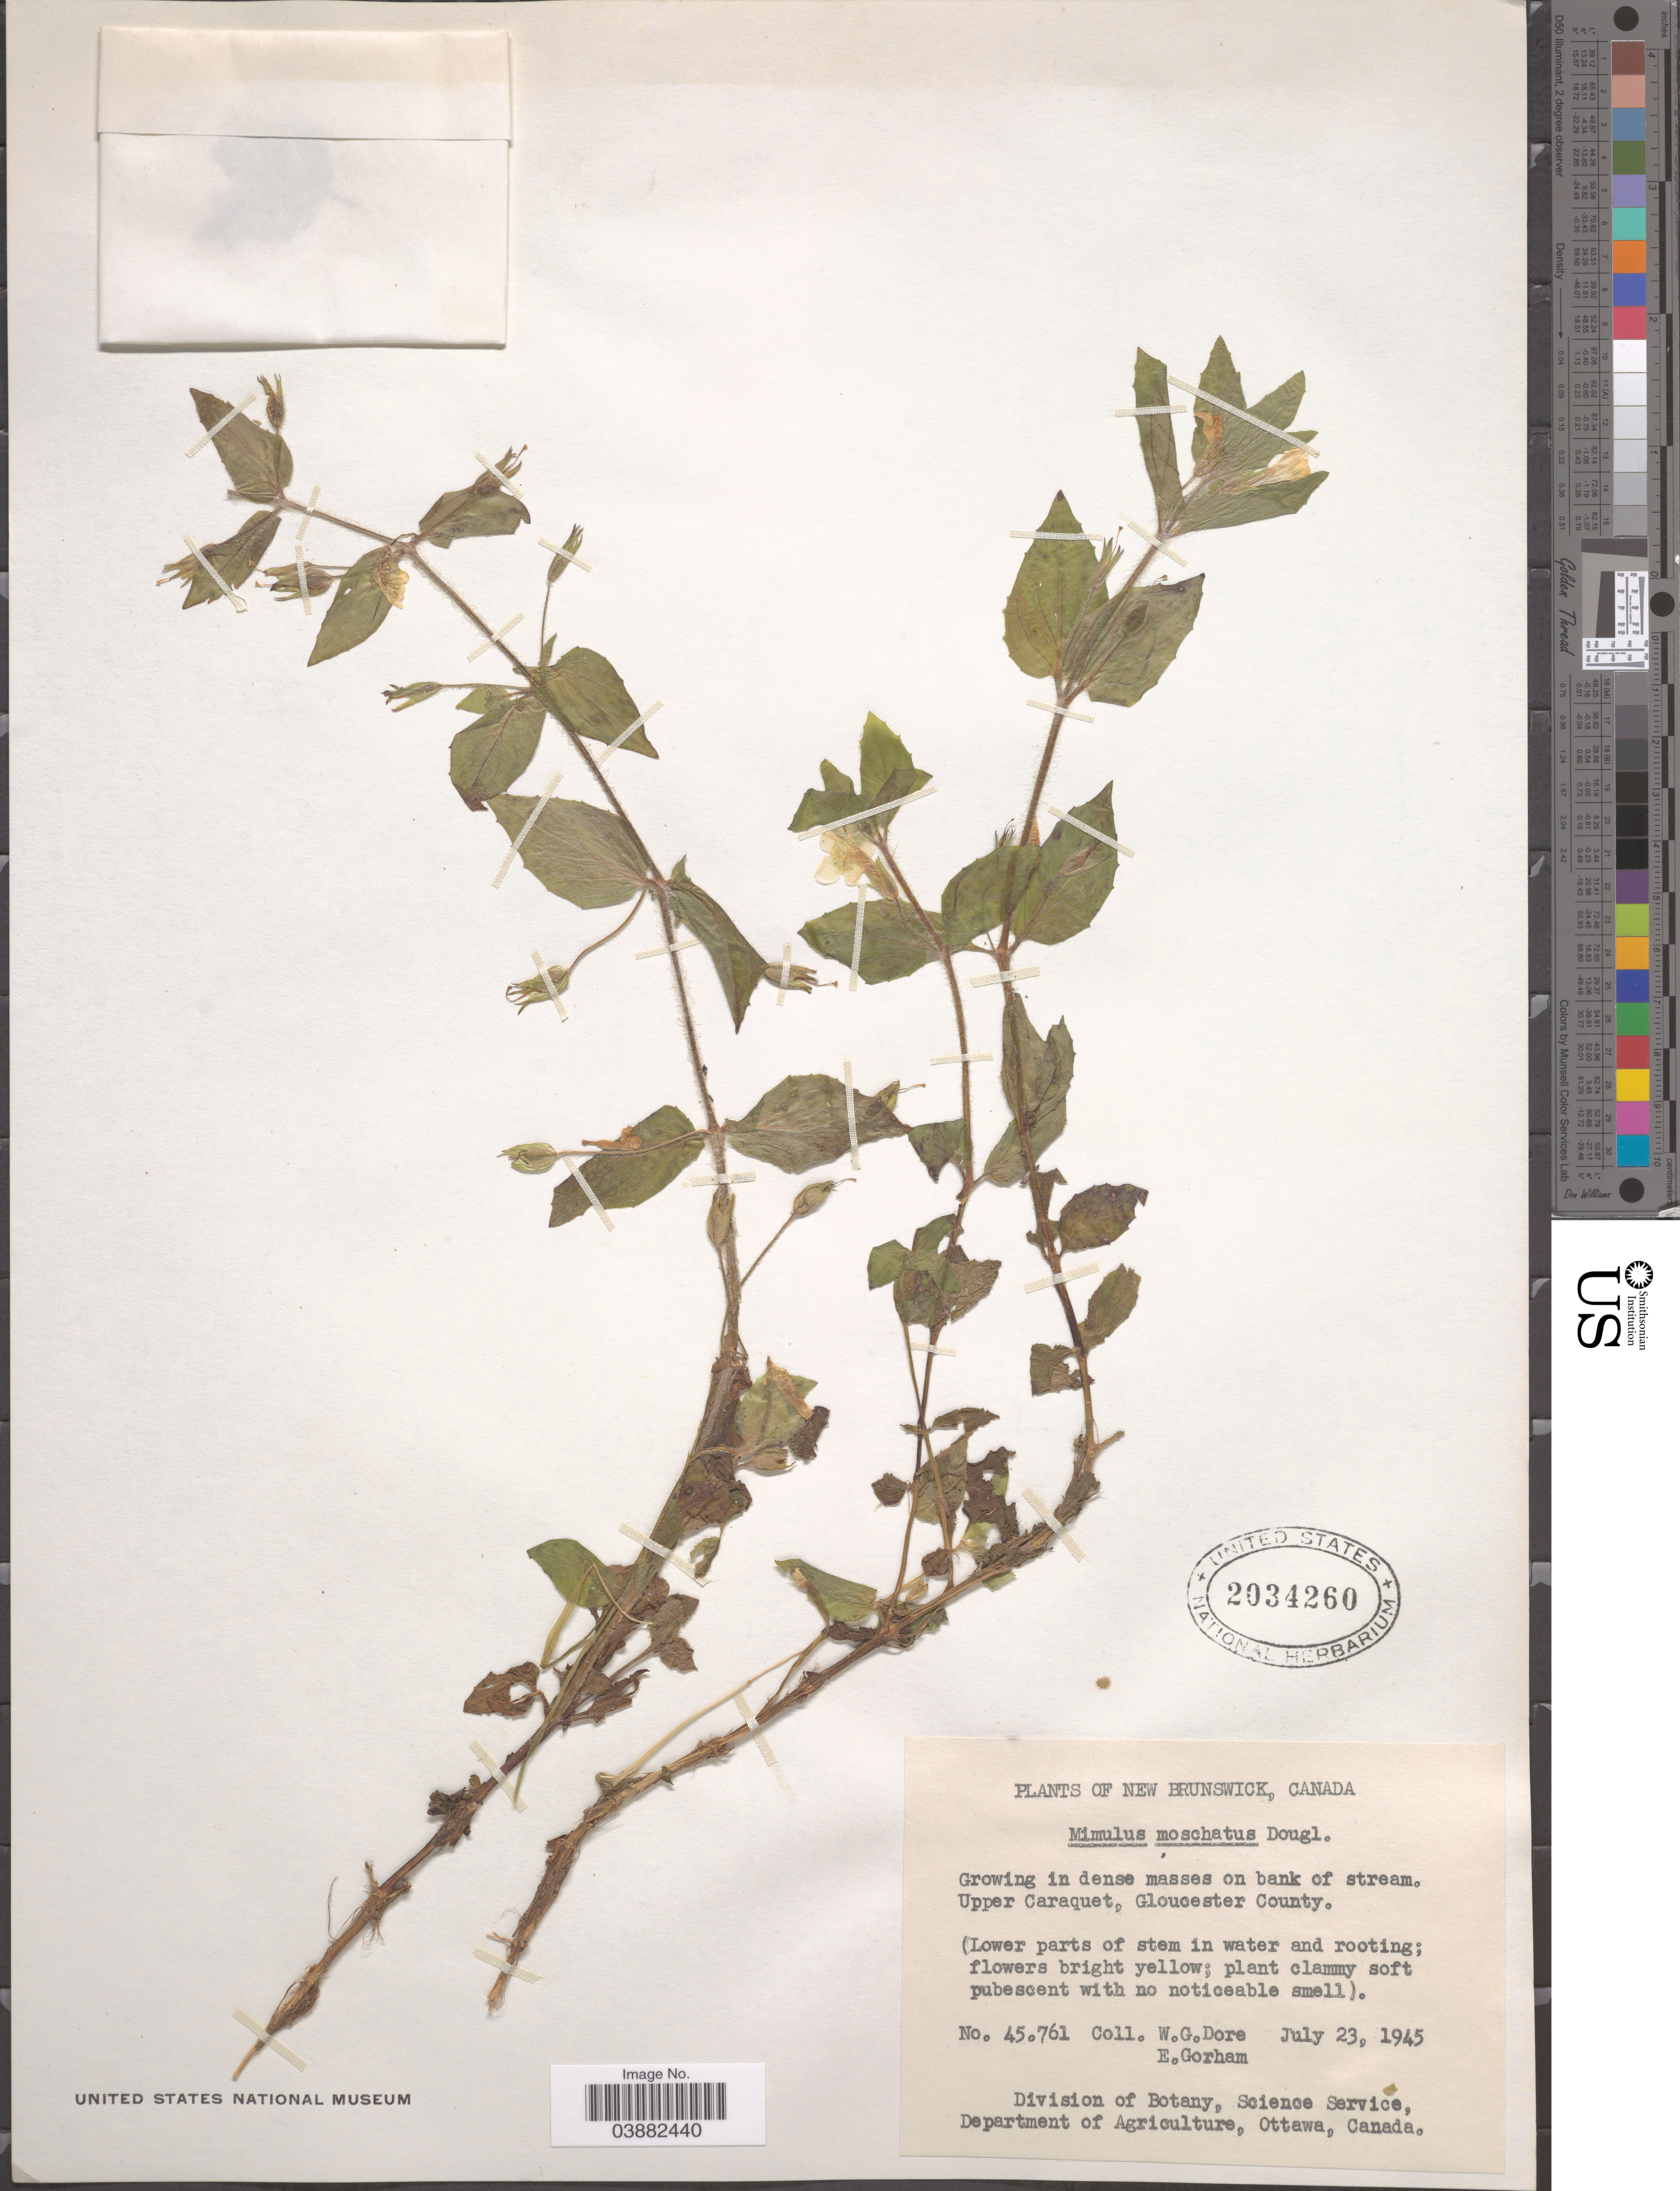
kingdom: Plantae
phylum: Tracheophyta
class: Magnoliopsida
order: Lamiales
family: Phrymaceae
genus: Mimulus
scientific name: Mimulus moschatus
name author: Douglas ex Lindl.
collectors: W. Dore & E. Gorham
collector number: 45.761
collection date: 1945-07-23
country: Canada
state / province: New Brunswick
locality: Upper Caraquet, Gloucester County.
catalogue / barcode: US 2034260